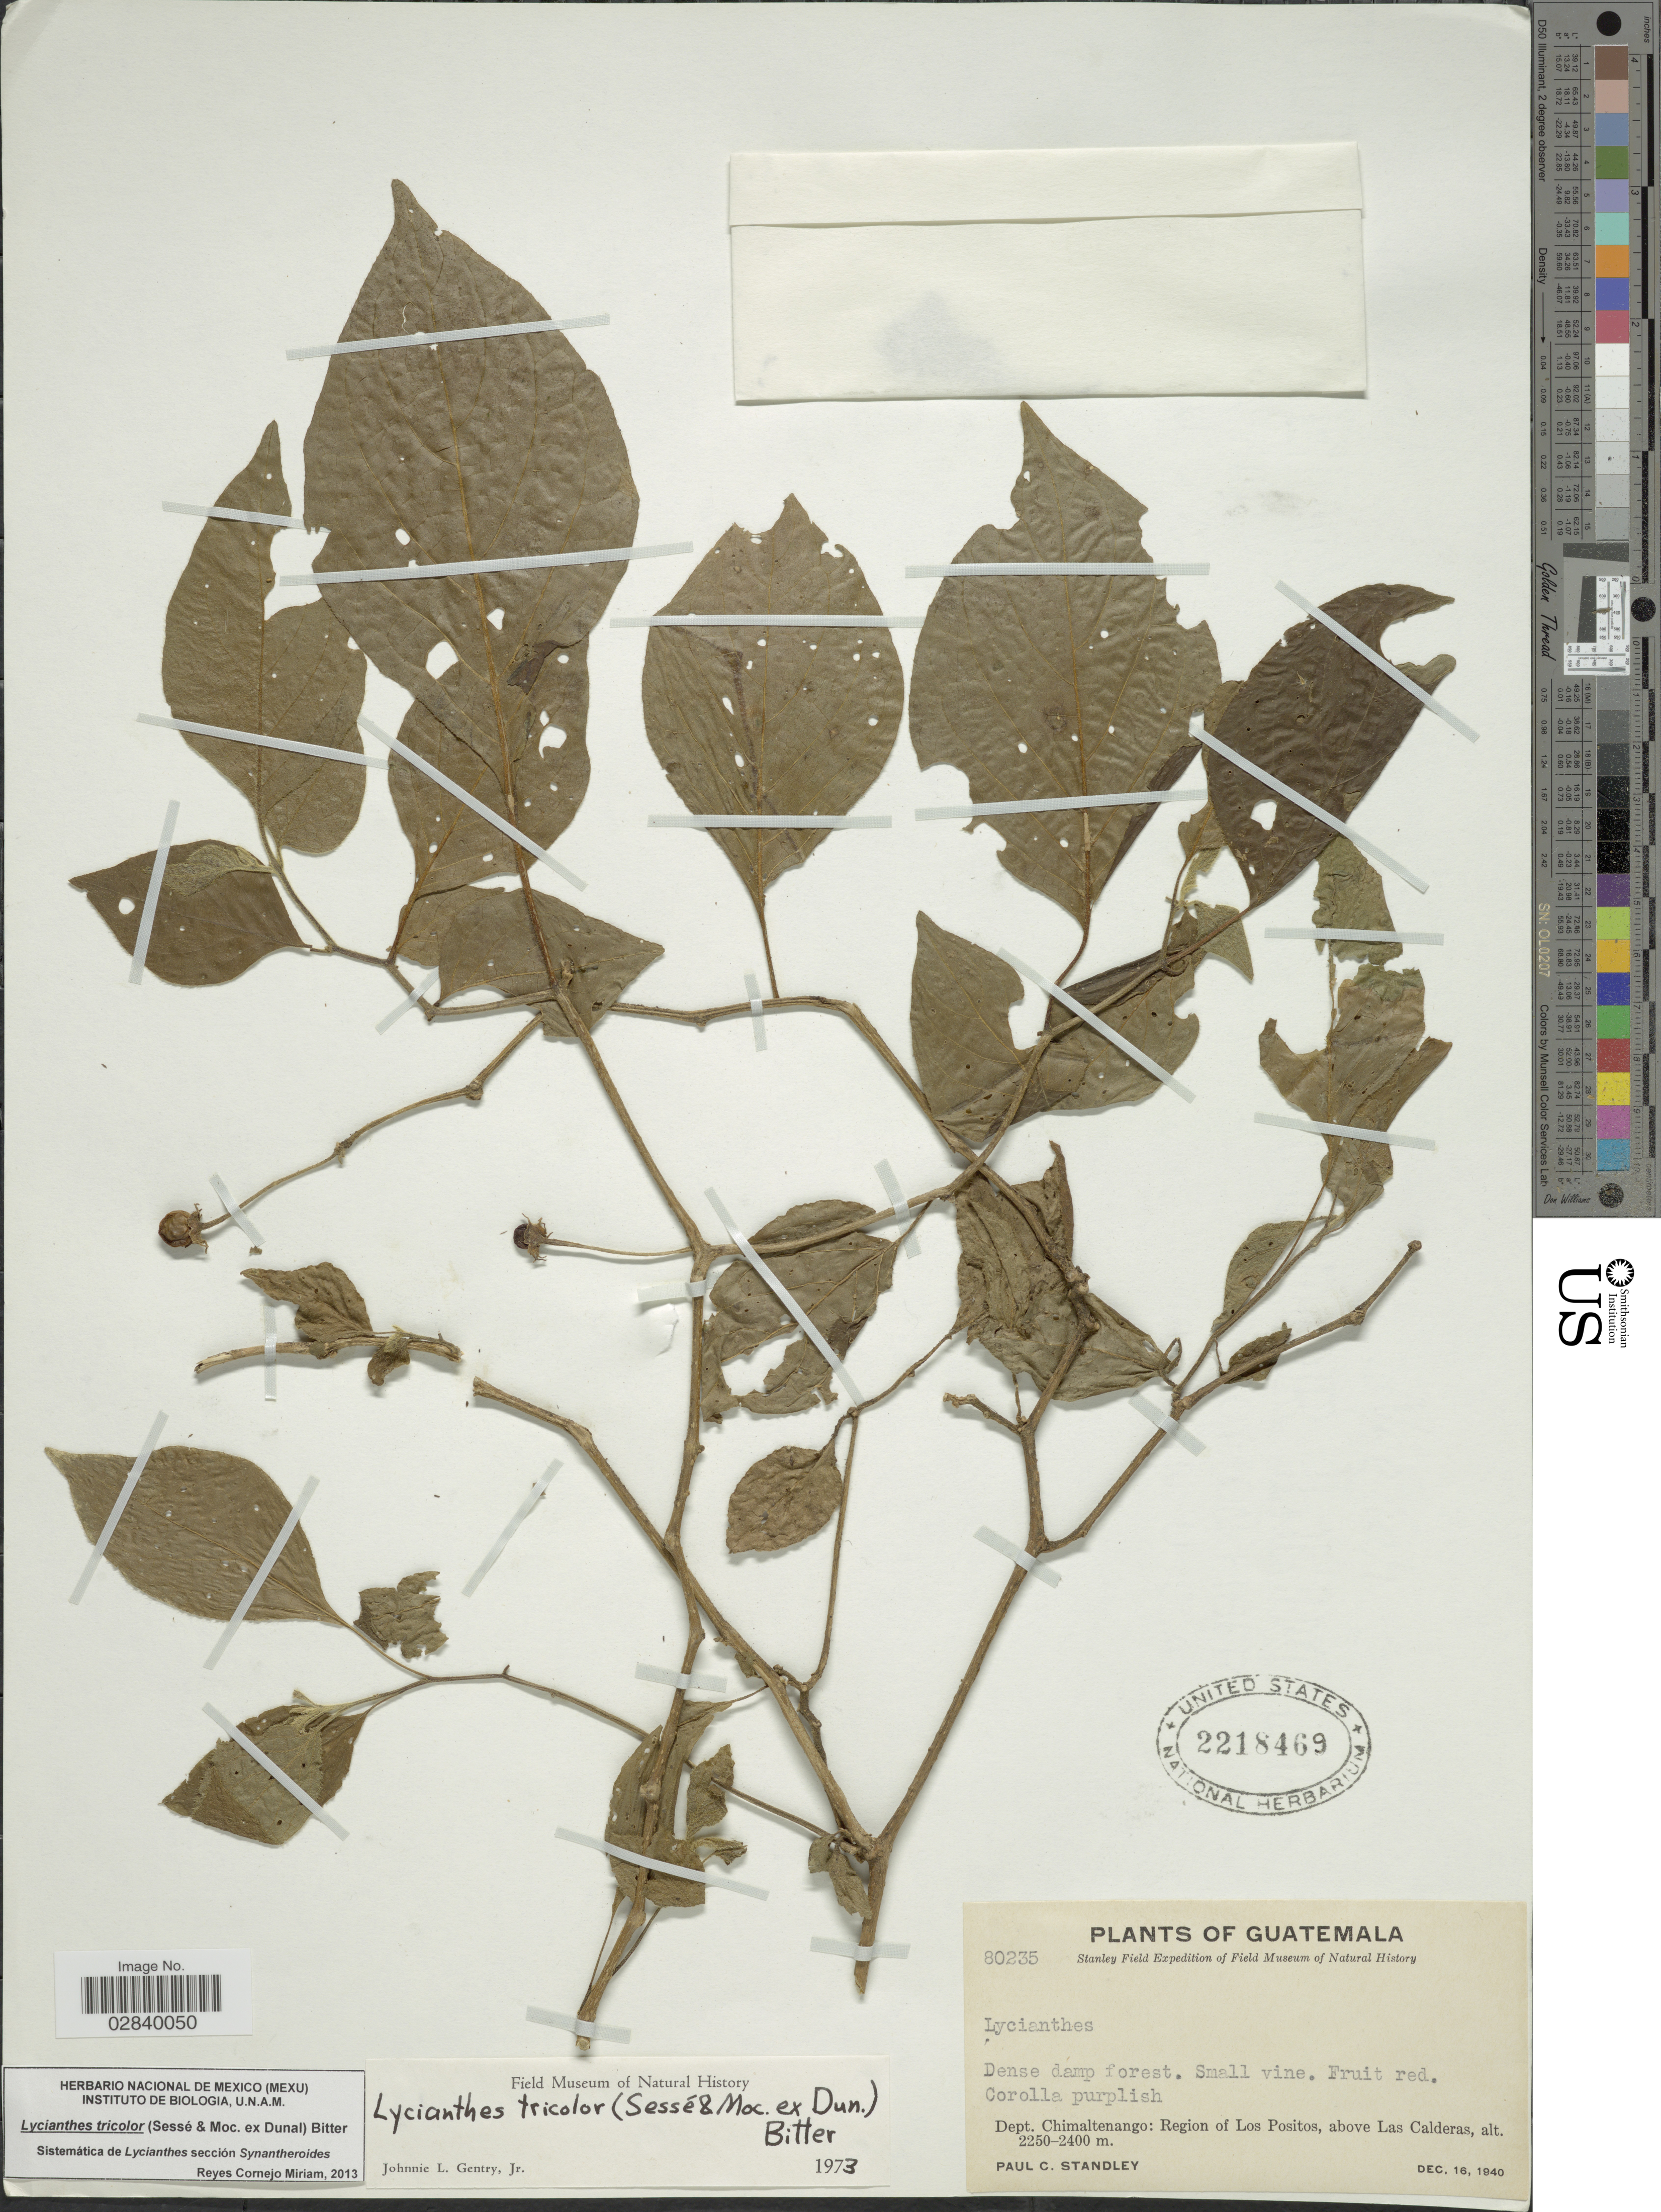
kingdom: Plantae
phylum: Tracheophyta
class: Magnoliopsida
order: Solanales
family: Solanaceae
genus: Lycianthes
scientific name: Lycianthes tricolor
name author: (Dunal) Bitter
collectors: P. C. Standley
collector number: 80235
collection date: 1940-12-16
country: Guatemala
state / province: Chimaltenango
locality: Dept. Chimaltenango: Region of Los Positos, above Las Calderas.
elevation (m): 2250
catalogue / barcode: US 2218469